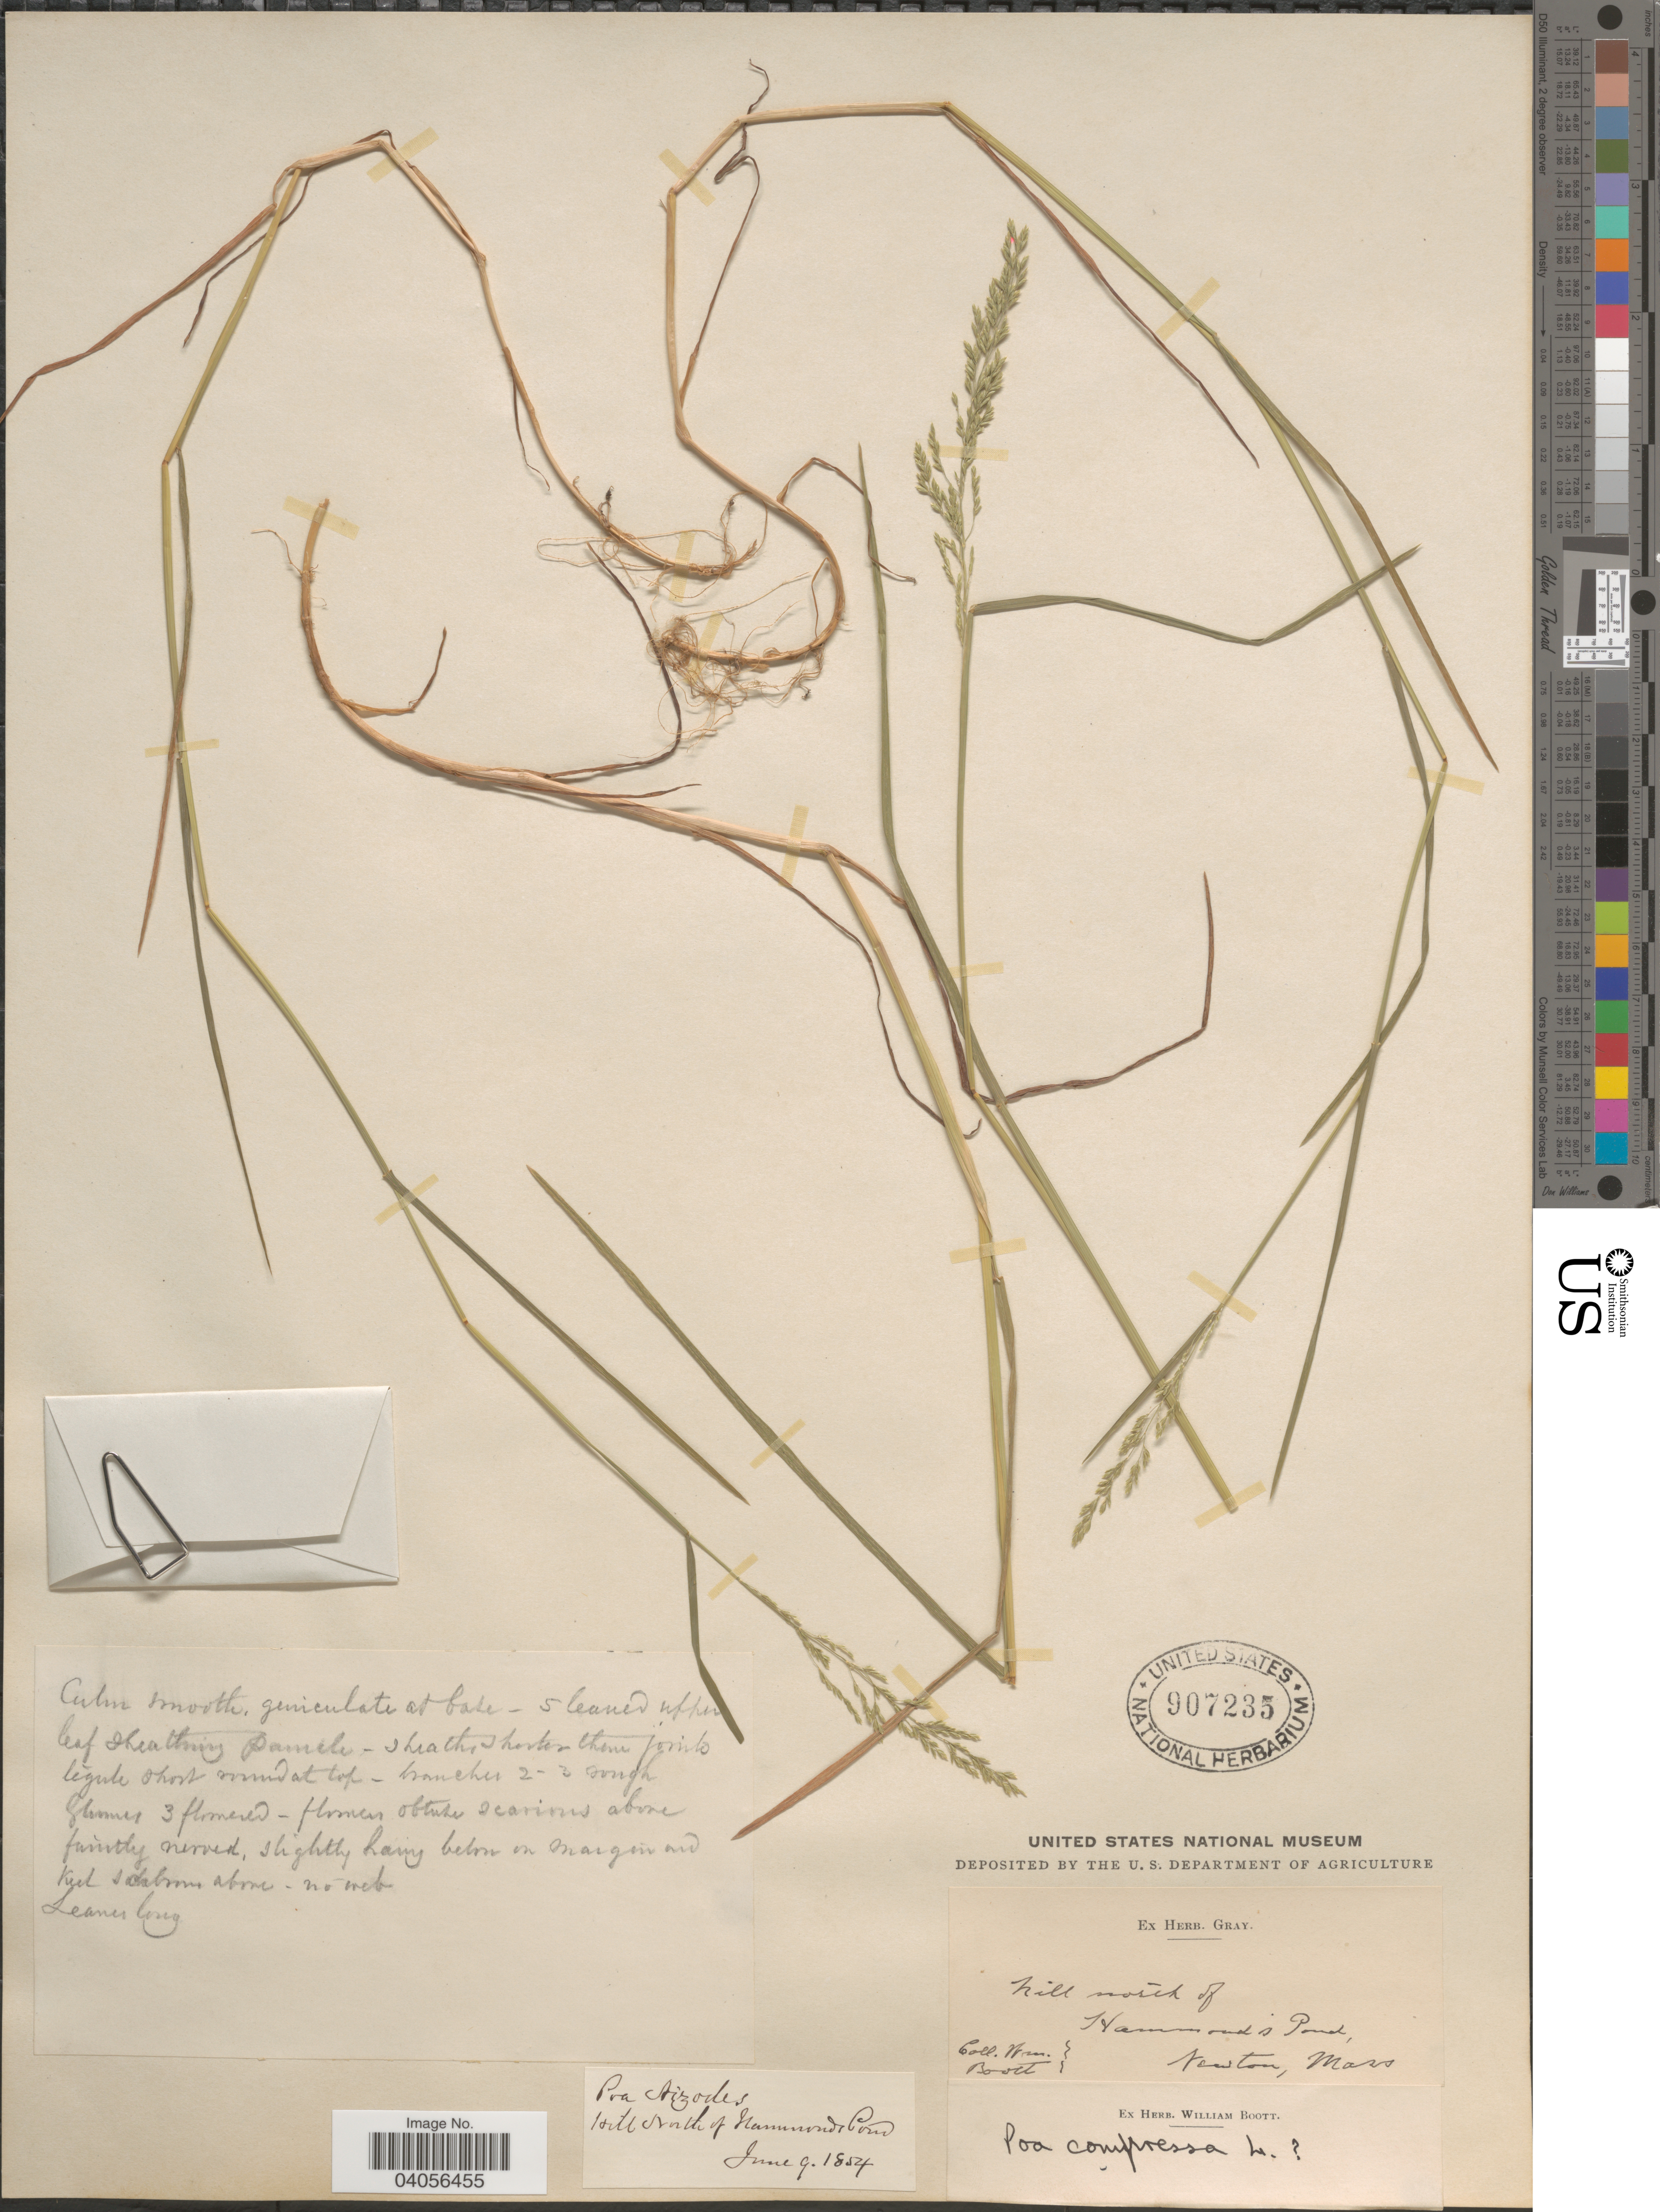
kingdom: Plantae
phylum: Tracheophyta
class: Liliopsida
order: Poales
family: Poaceae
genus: Poa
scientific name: Poa compressa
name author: L.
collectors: W. Boott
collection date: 1854-06-09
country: United States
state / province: Massachusetts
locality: Hill North of Hammond's Pond, Newton.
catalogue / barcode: US 907235